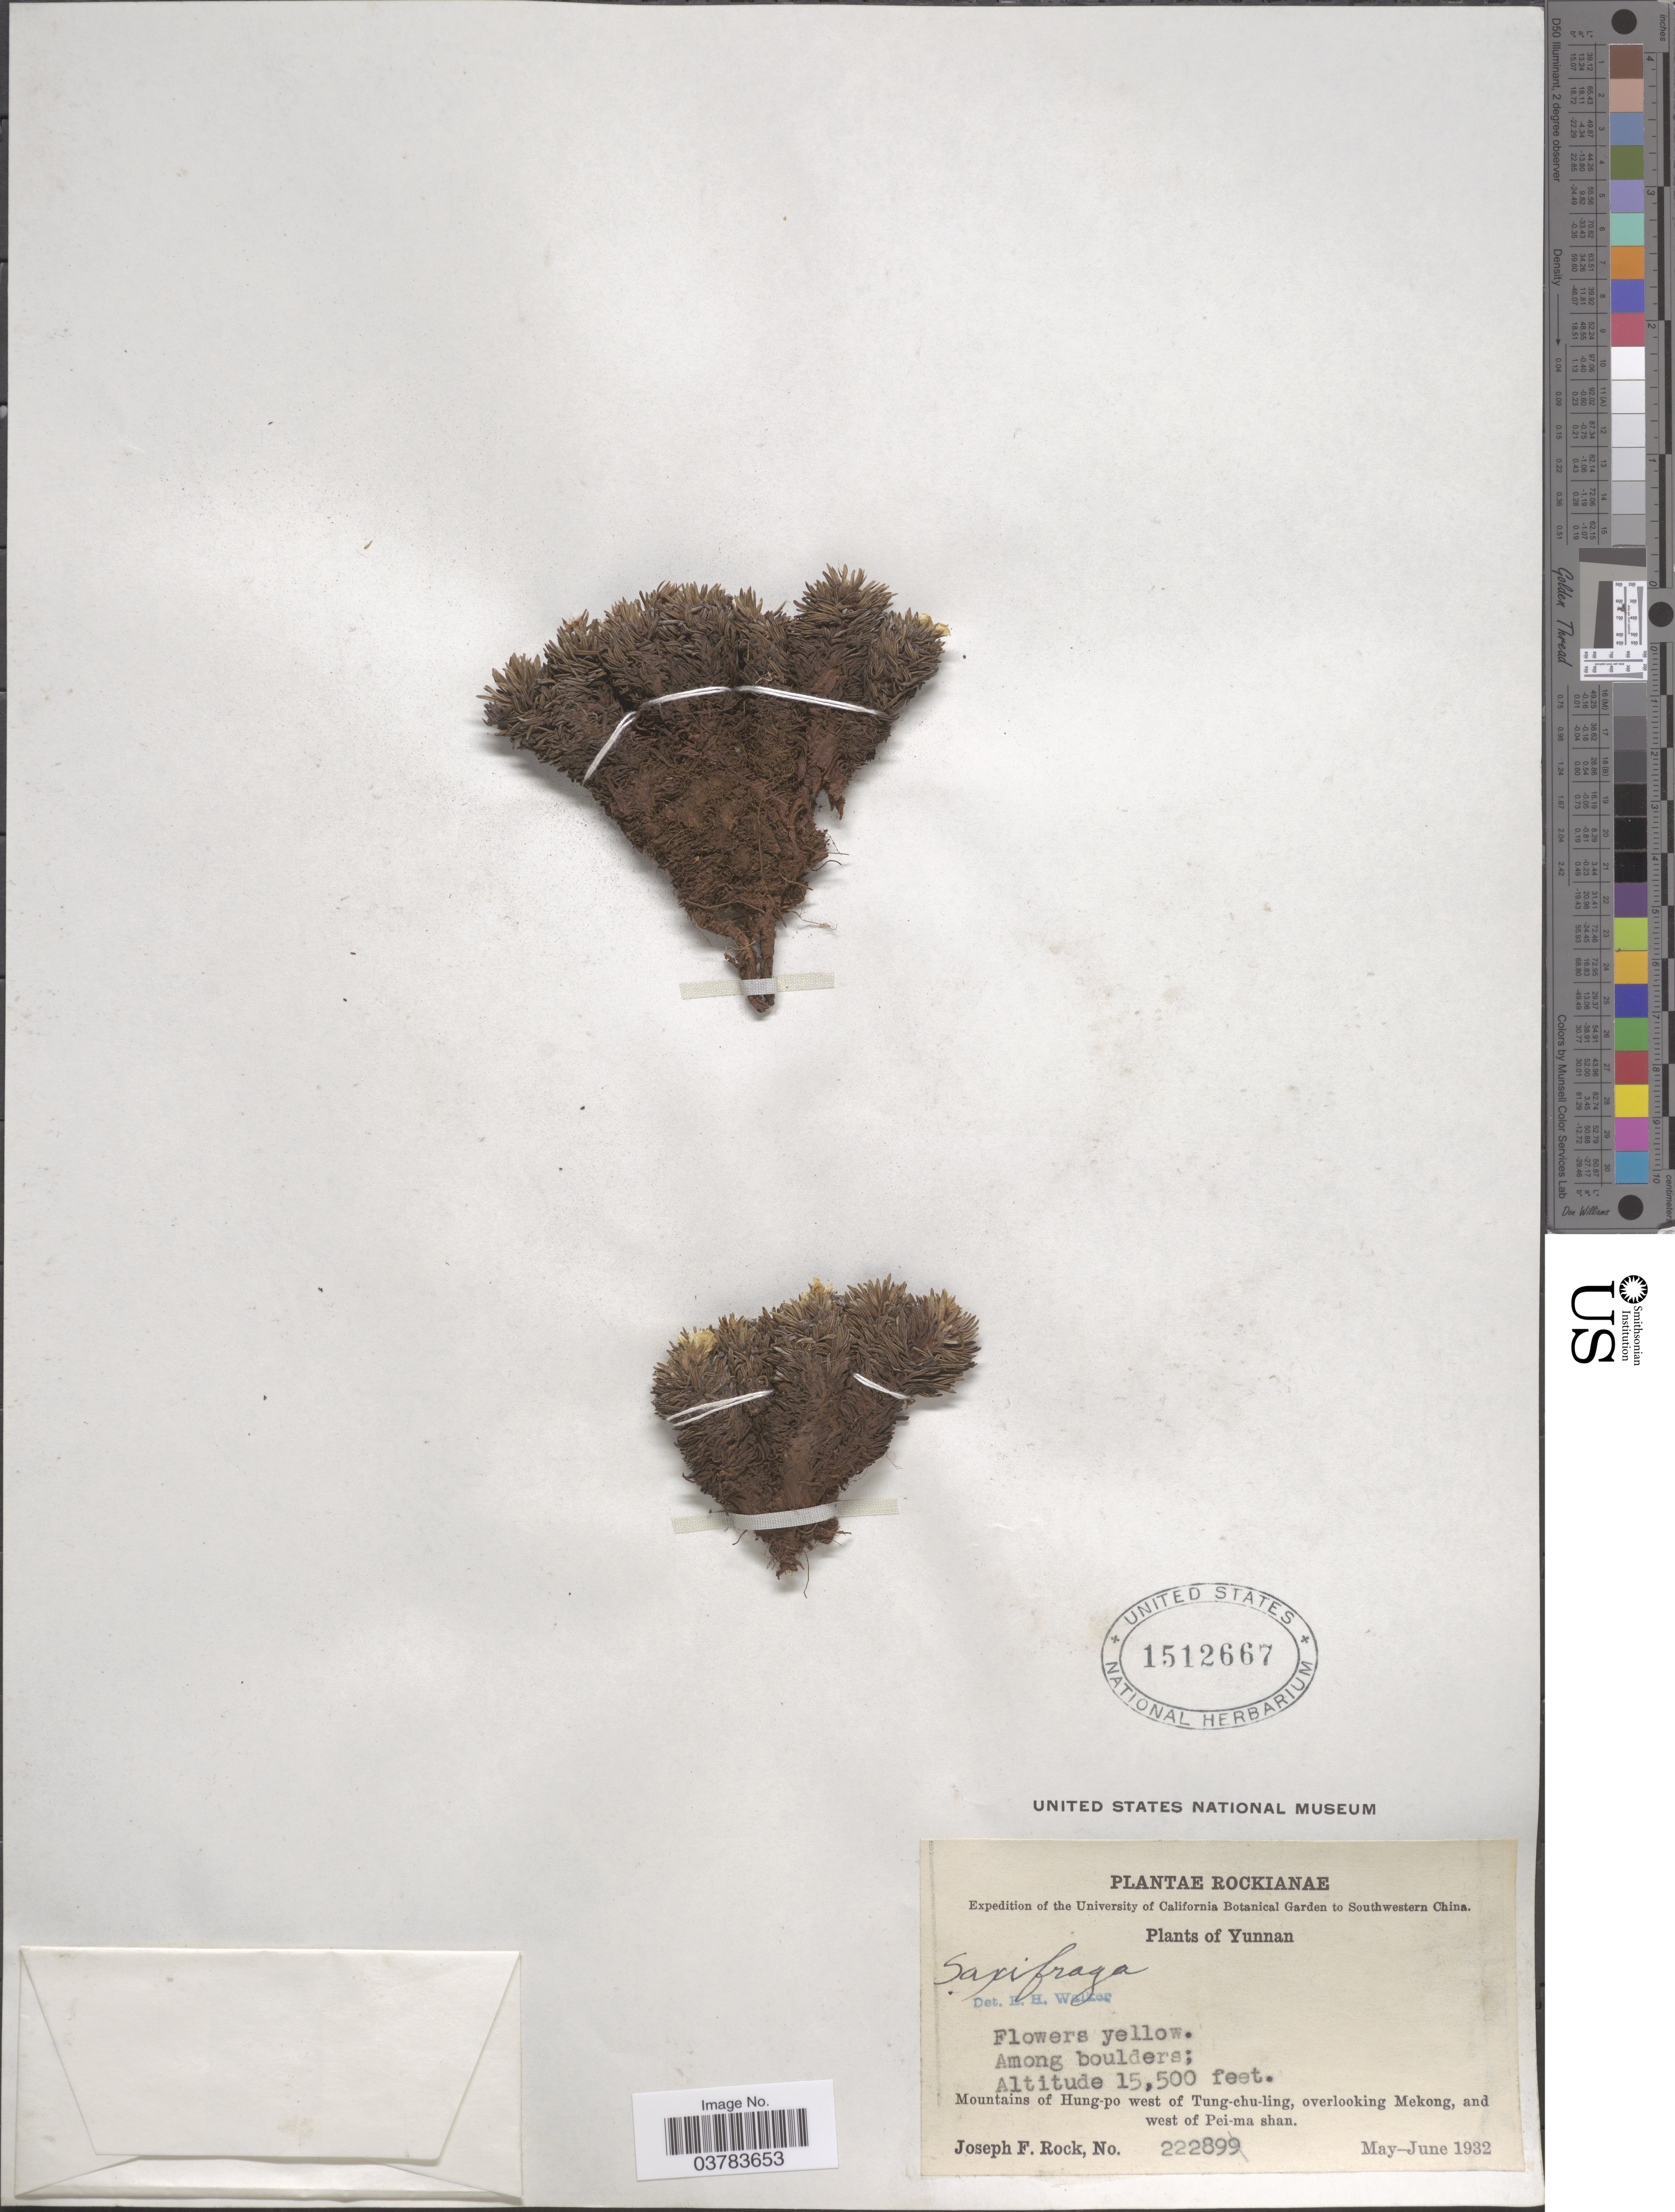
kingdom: Plantae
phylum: Tracheophyta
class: Magnoliopsida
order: Saxifragales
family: Saxifragaceae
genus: Saxifraga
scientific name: Saxifraga sp.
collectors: J. Rock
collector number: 222899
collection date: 1932-05/1932-06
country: China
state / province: Yunnan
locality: Rockianae. Expedition of the University of California Botanical Garden to Southwestern China. Mountains of Hung-po west of Tung-chu-ling, overlooking Mekong, and west of Pei-ma shan.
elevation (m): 4724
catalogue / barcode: US 1512667